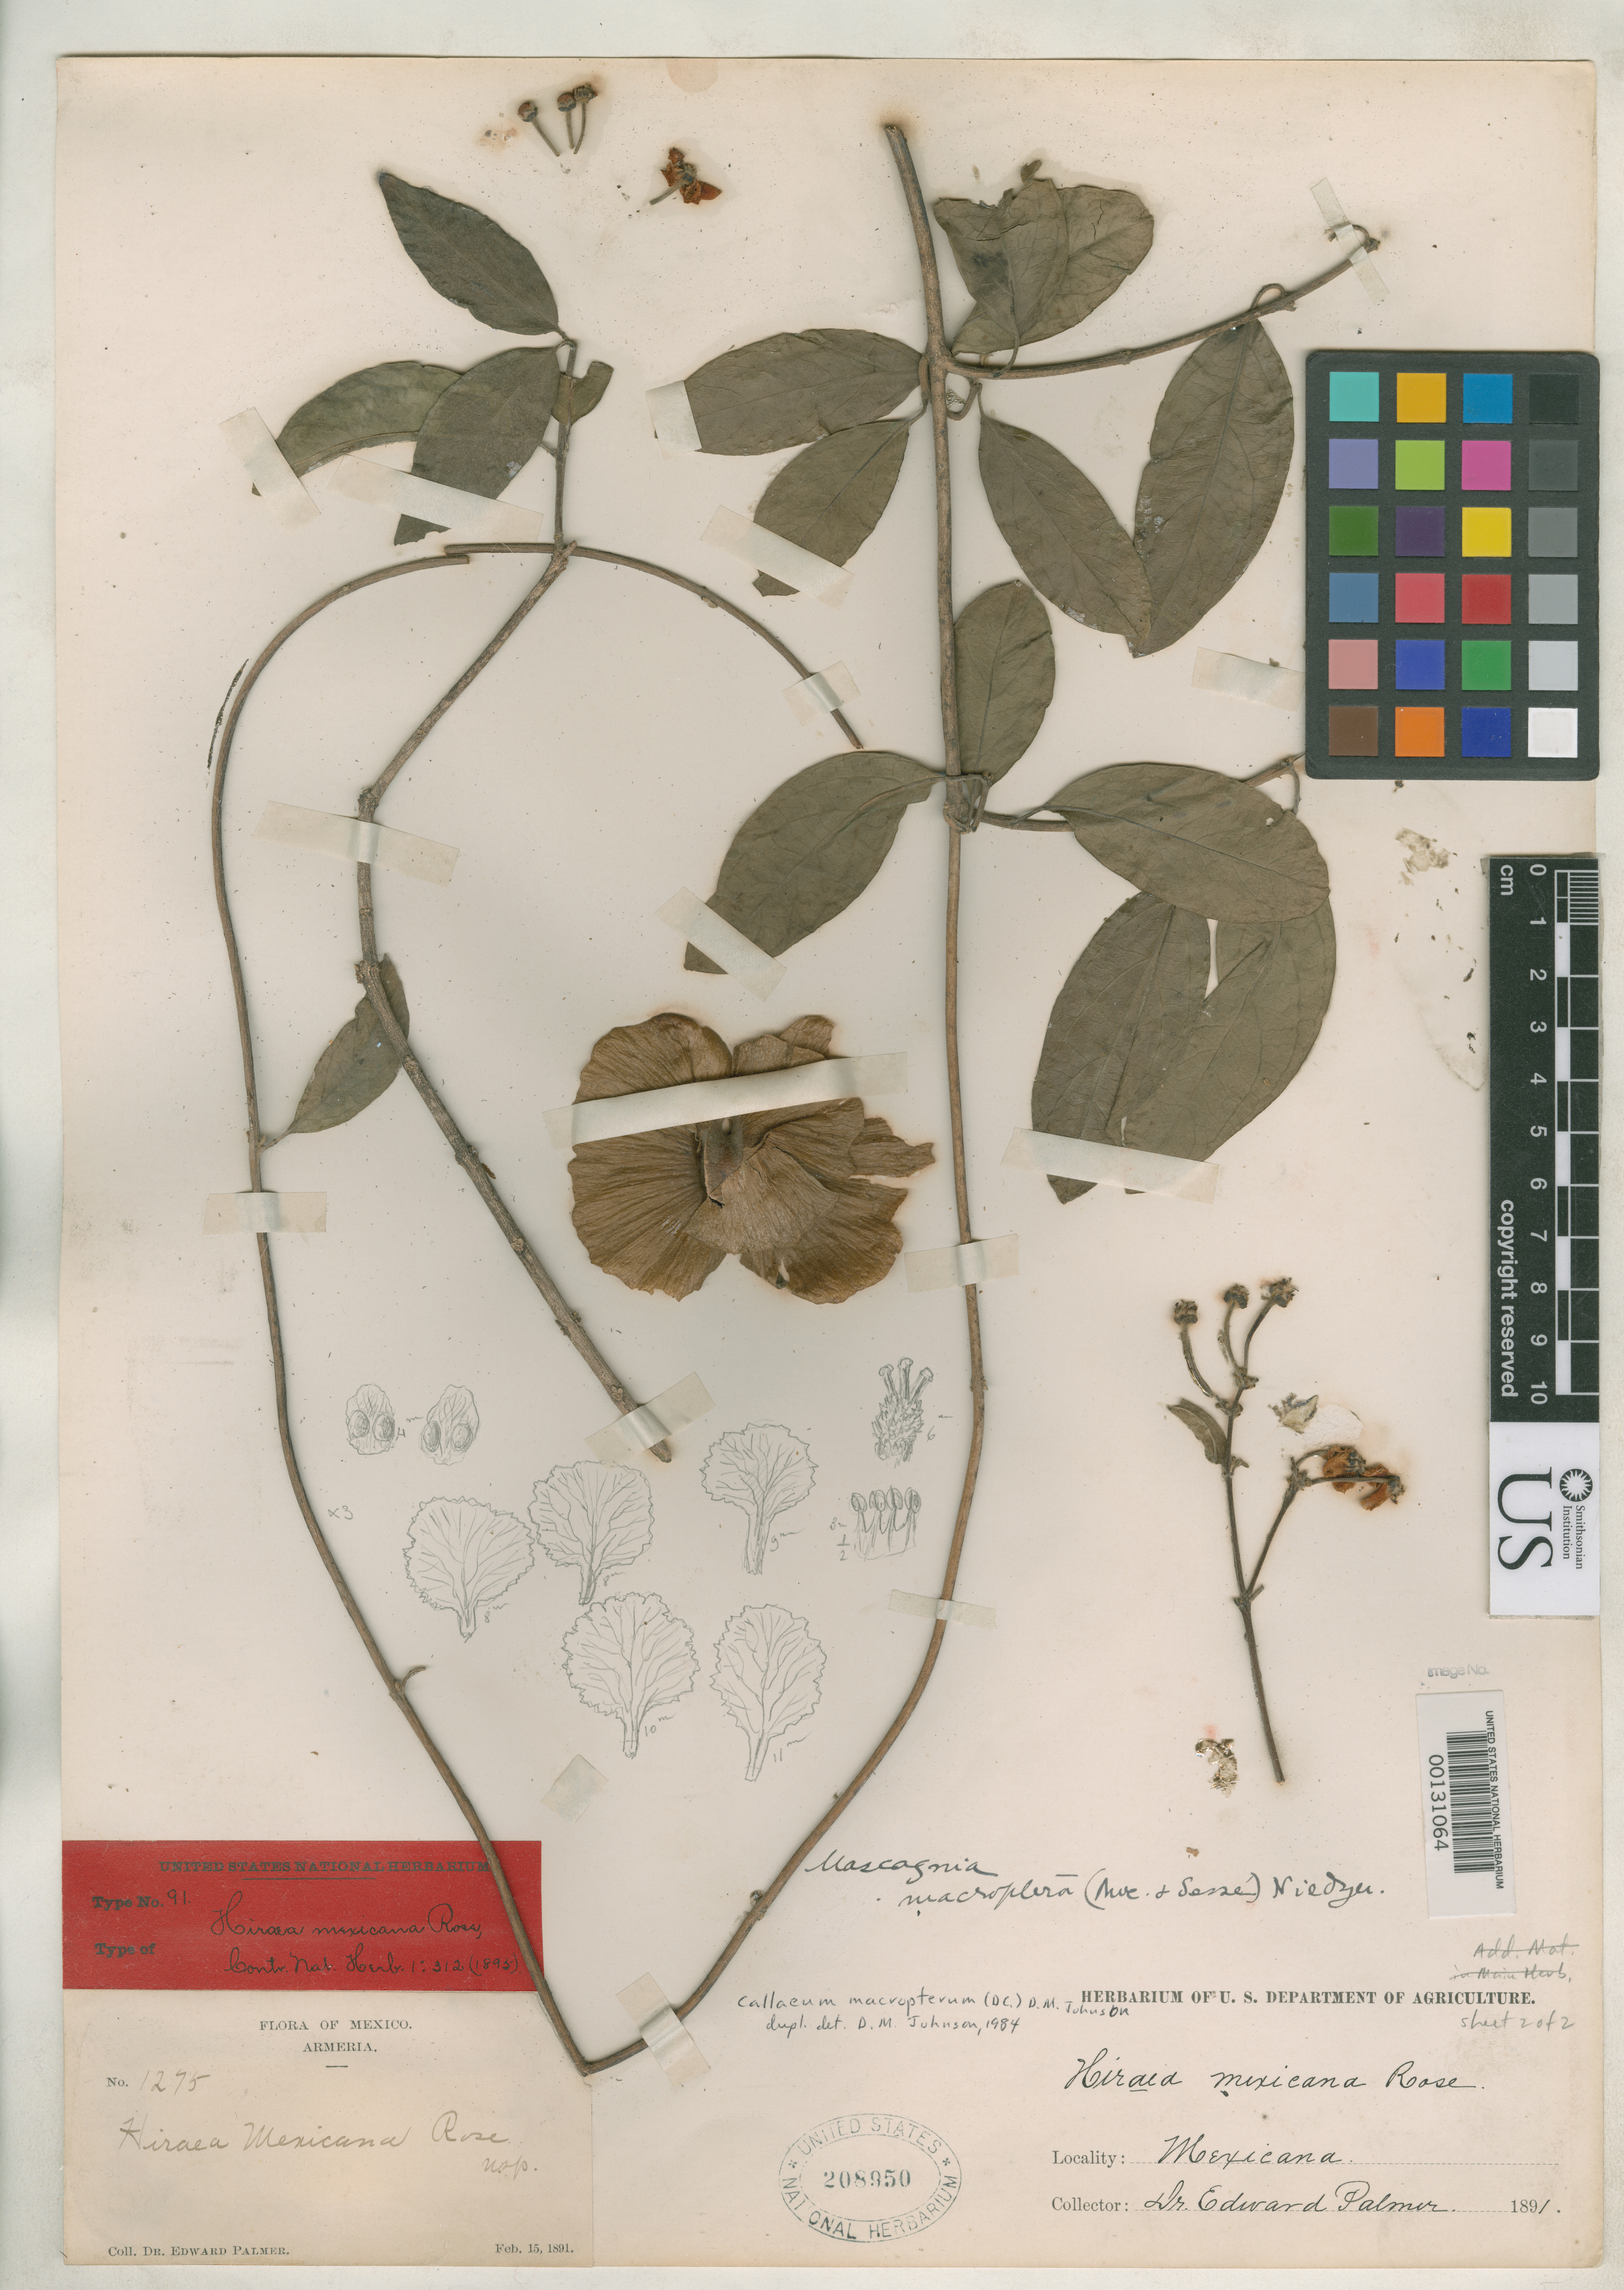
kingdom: Plantae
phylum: Tracheophyta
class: Magnoliopsida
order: Malpighiales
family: Malpighiaceae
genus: Hiraea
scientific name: Hiraea mexicana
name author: Rose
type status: Holotype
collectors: E. Palmer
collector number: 1275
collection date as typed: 15 Feb 1891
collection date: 1891-02-15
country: Mexico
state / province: Colima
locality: Armeria.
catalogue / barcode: US 208950